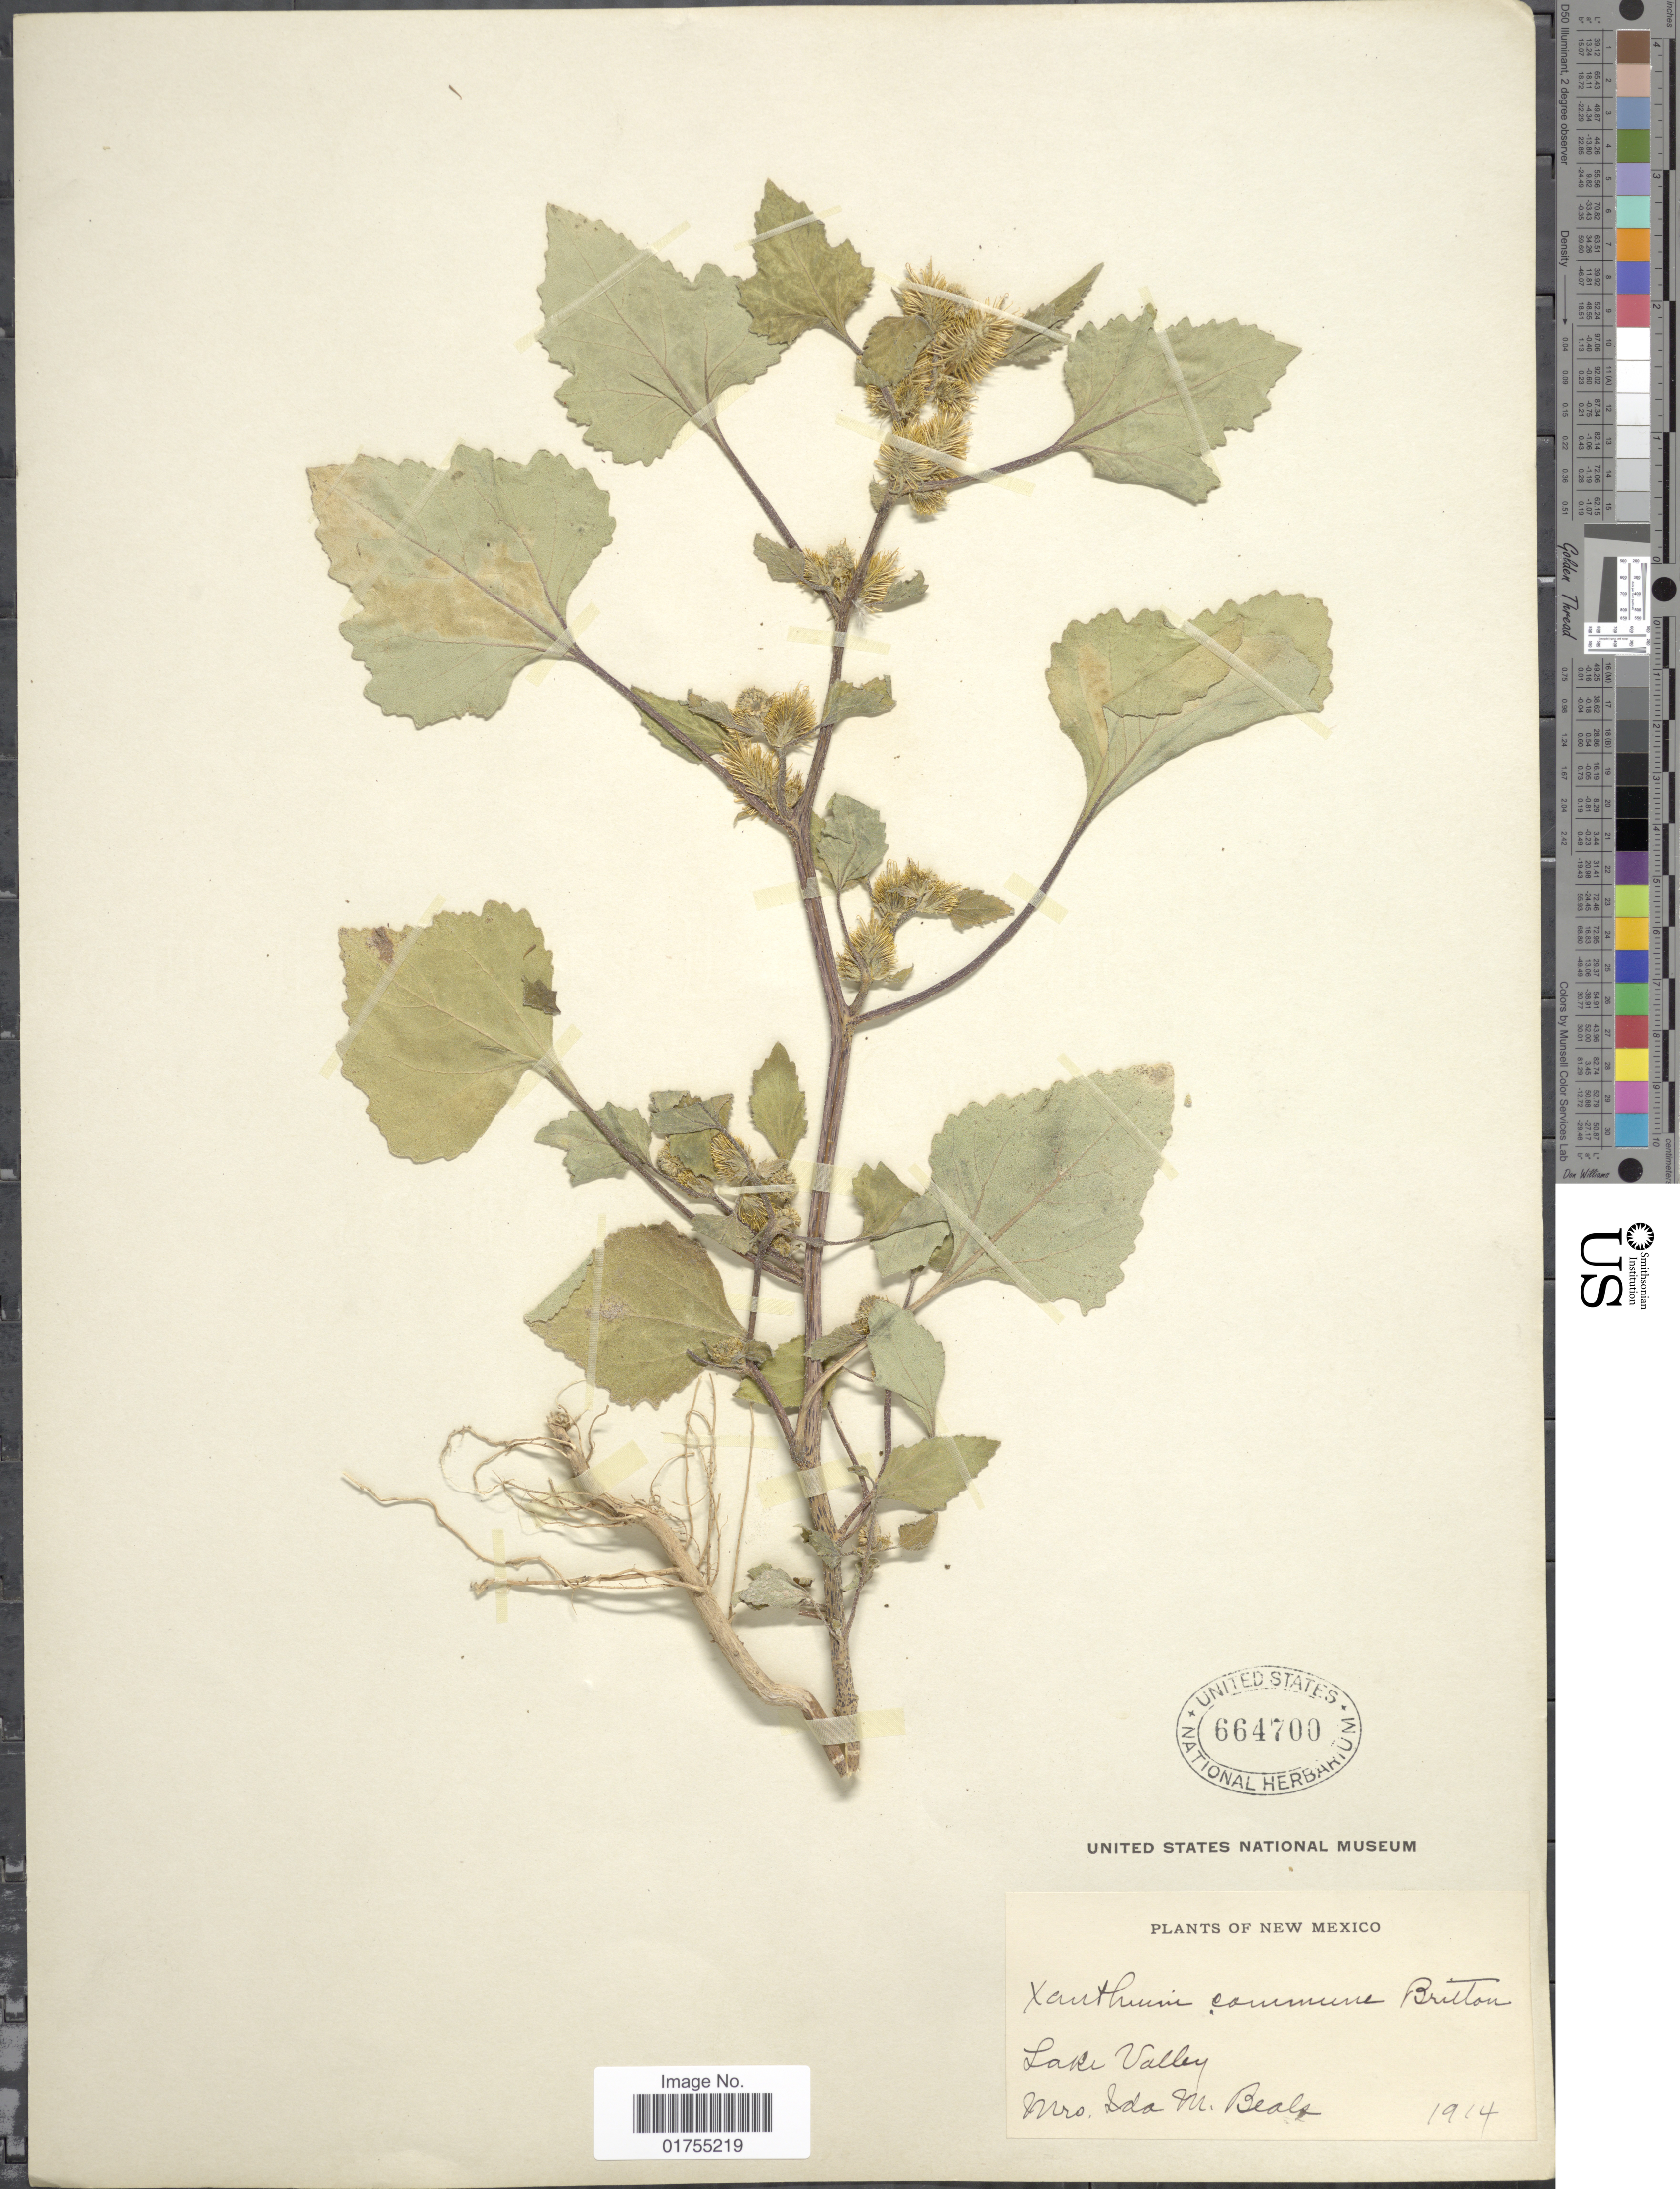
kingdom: Plantae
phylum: Tracheophyta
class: Magnoliopsida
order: Asterales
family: Asteraceae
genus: Xanthium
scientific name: Xanthium strumarium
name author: L.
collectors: I. M. Beals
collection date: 1914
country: United States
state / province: New Mexico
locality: Lake Valley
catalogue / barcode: US 664700